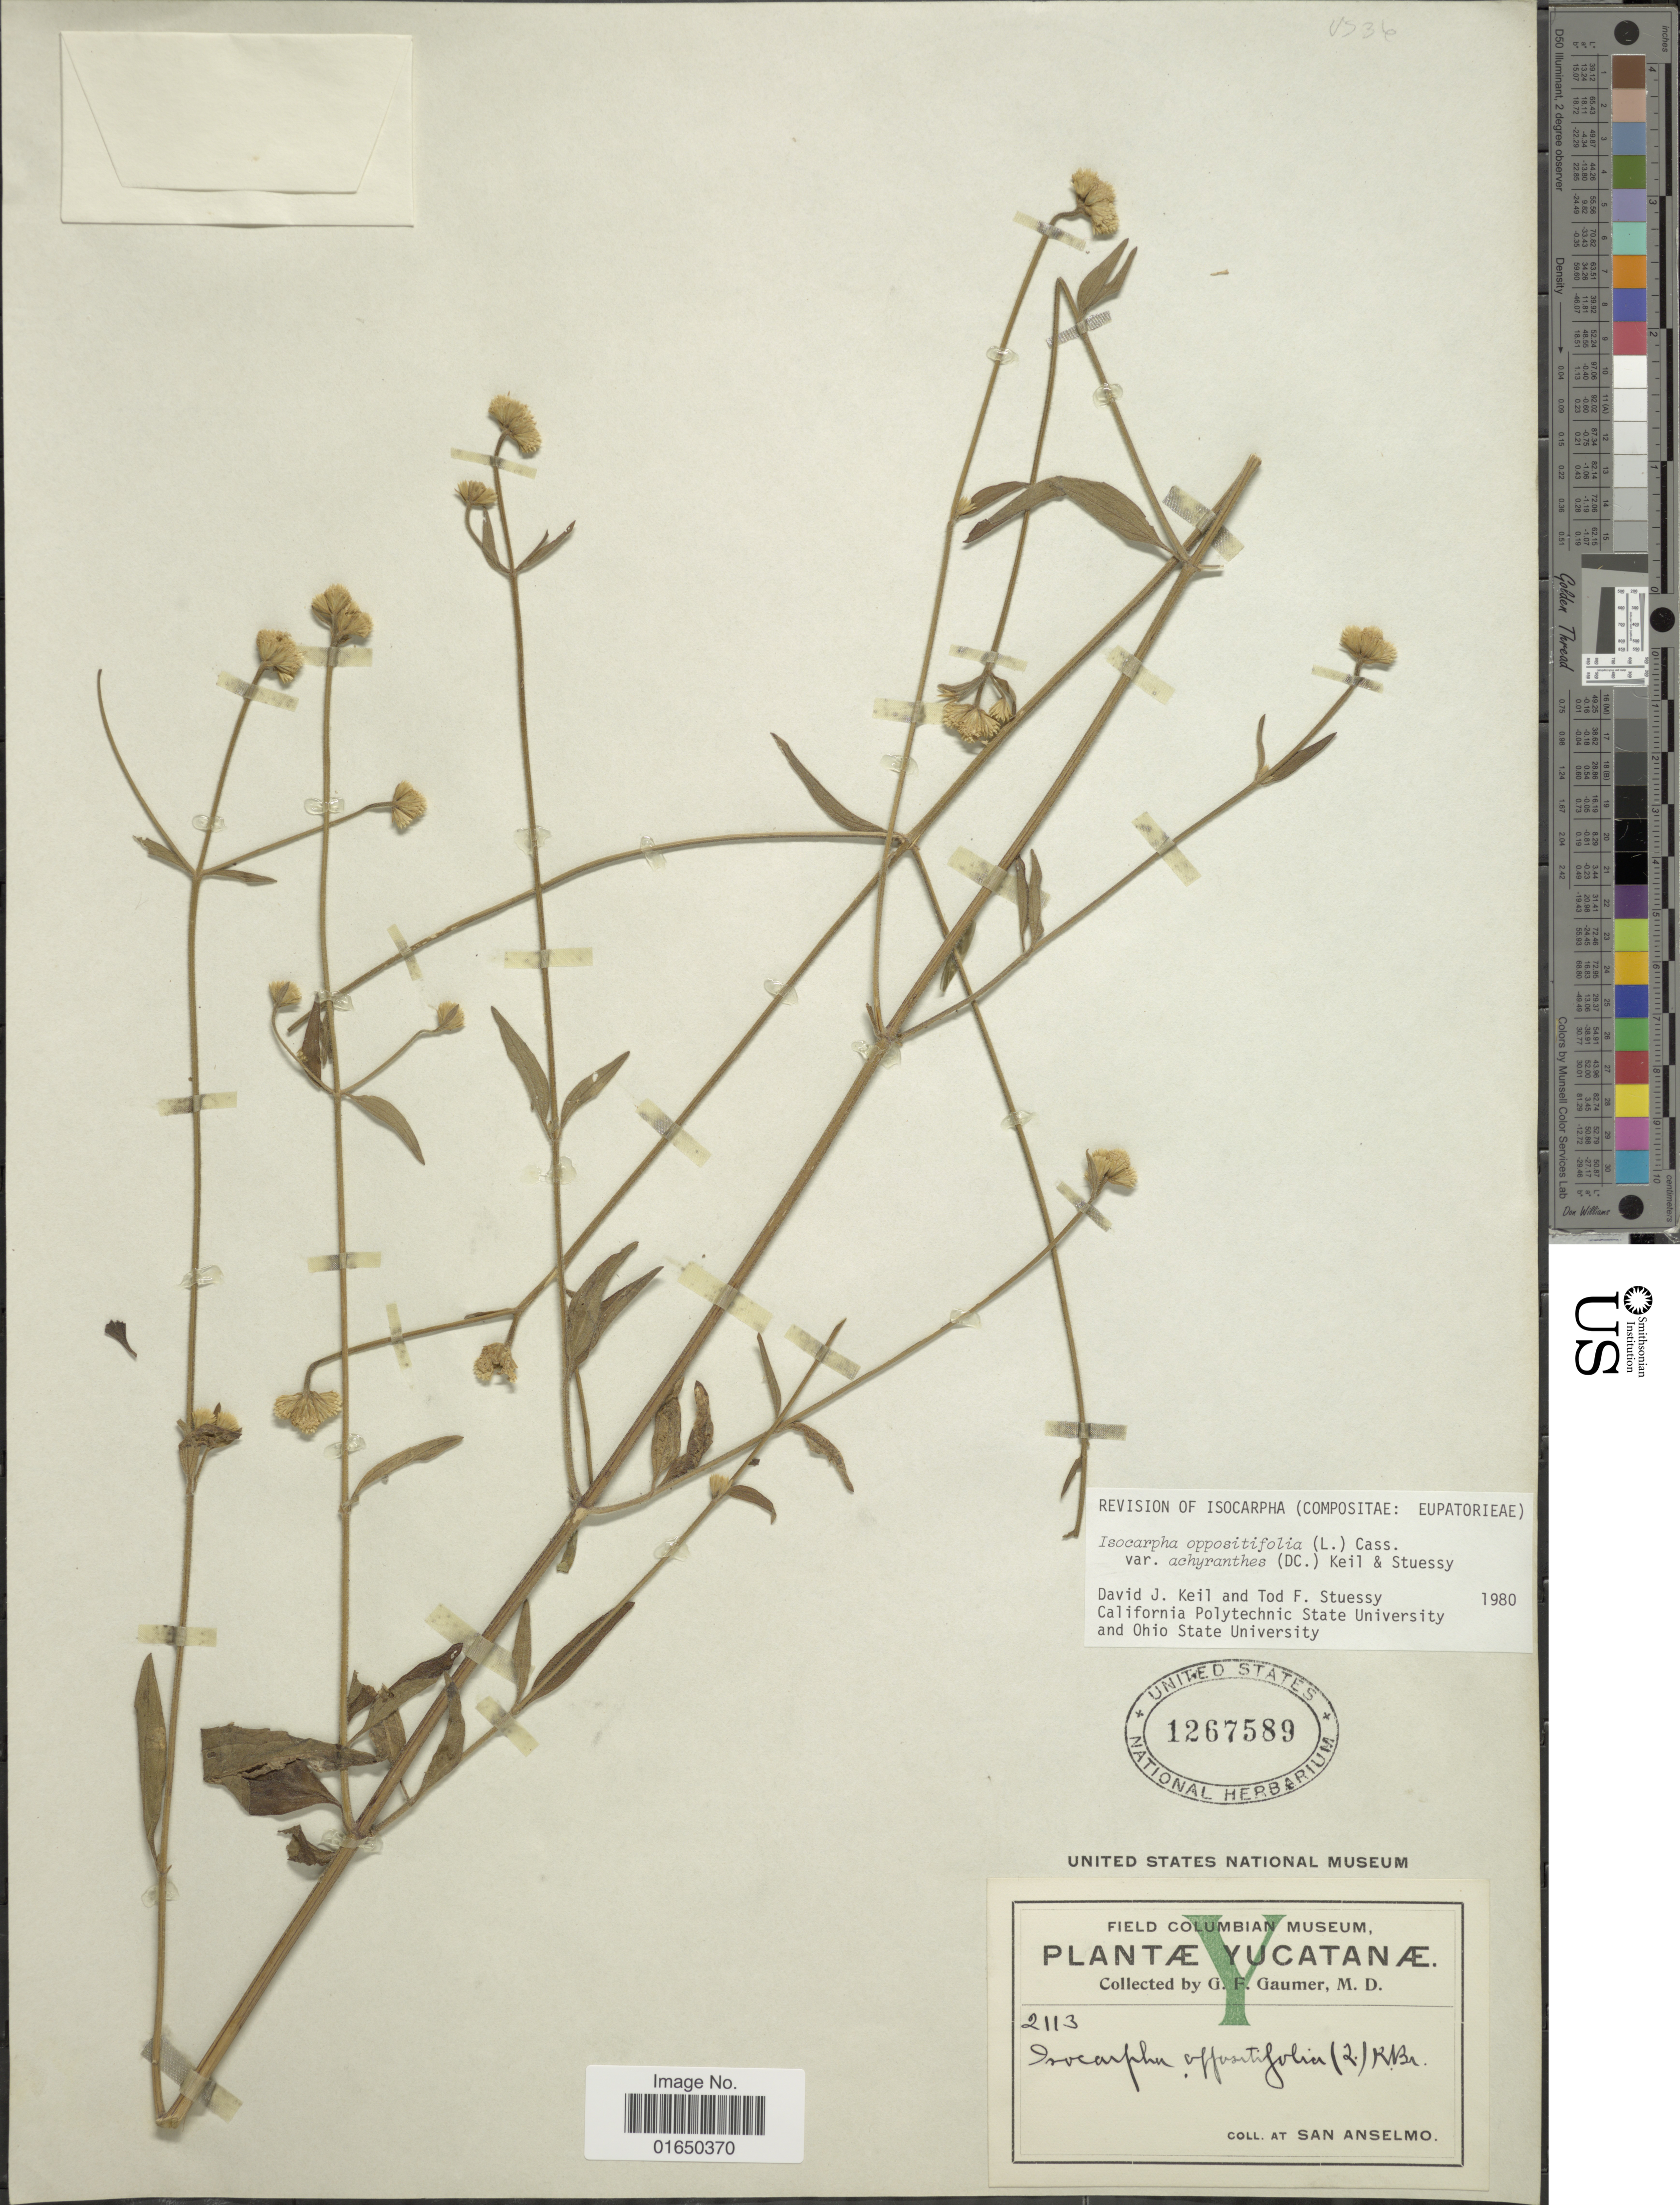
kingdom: Plantae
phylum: Tracheophyta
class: Magnoliopsida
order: Asterales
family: Asteraceae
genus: Isocarpha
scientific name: Isocarpha oppositifolia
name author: (L.) Cass.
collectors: G. F. Gaumer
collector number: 2113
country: Mexico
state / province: Yucatán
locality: At San Anselmo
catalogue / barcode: US 1267589